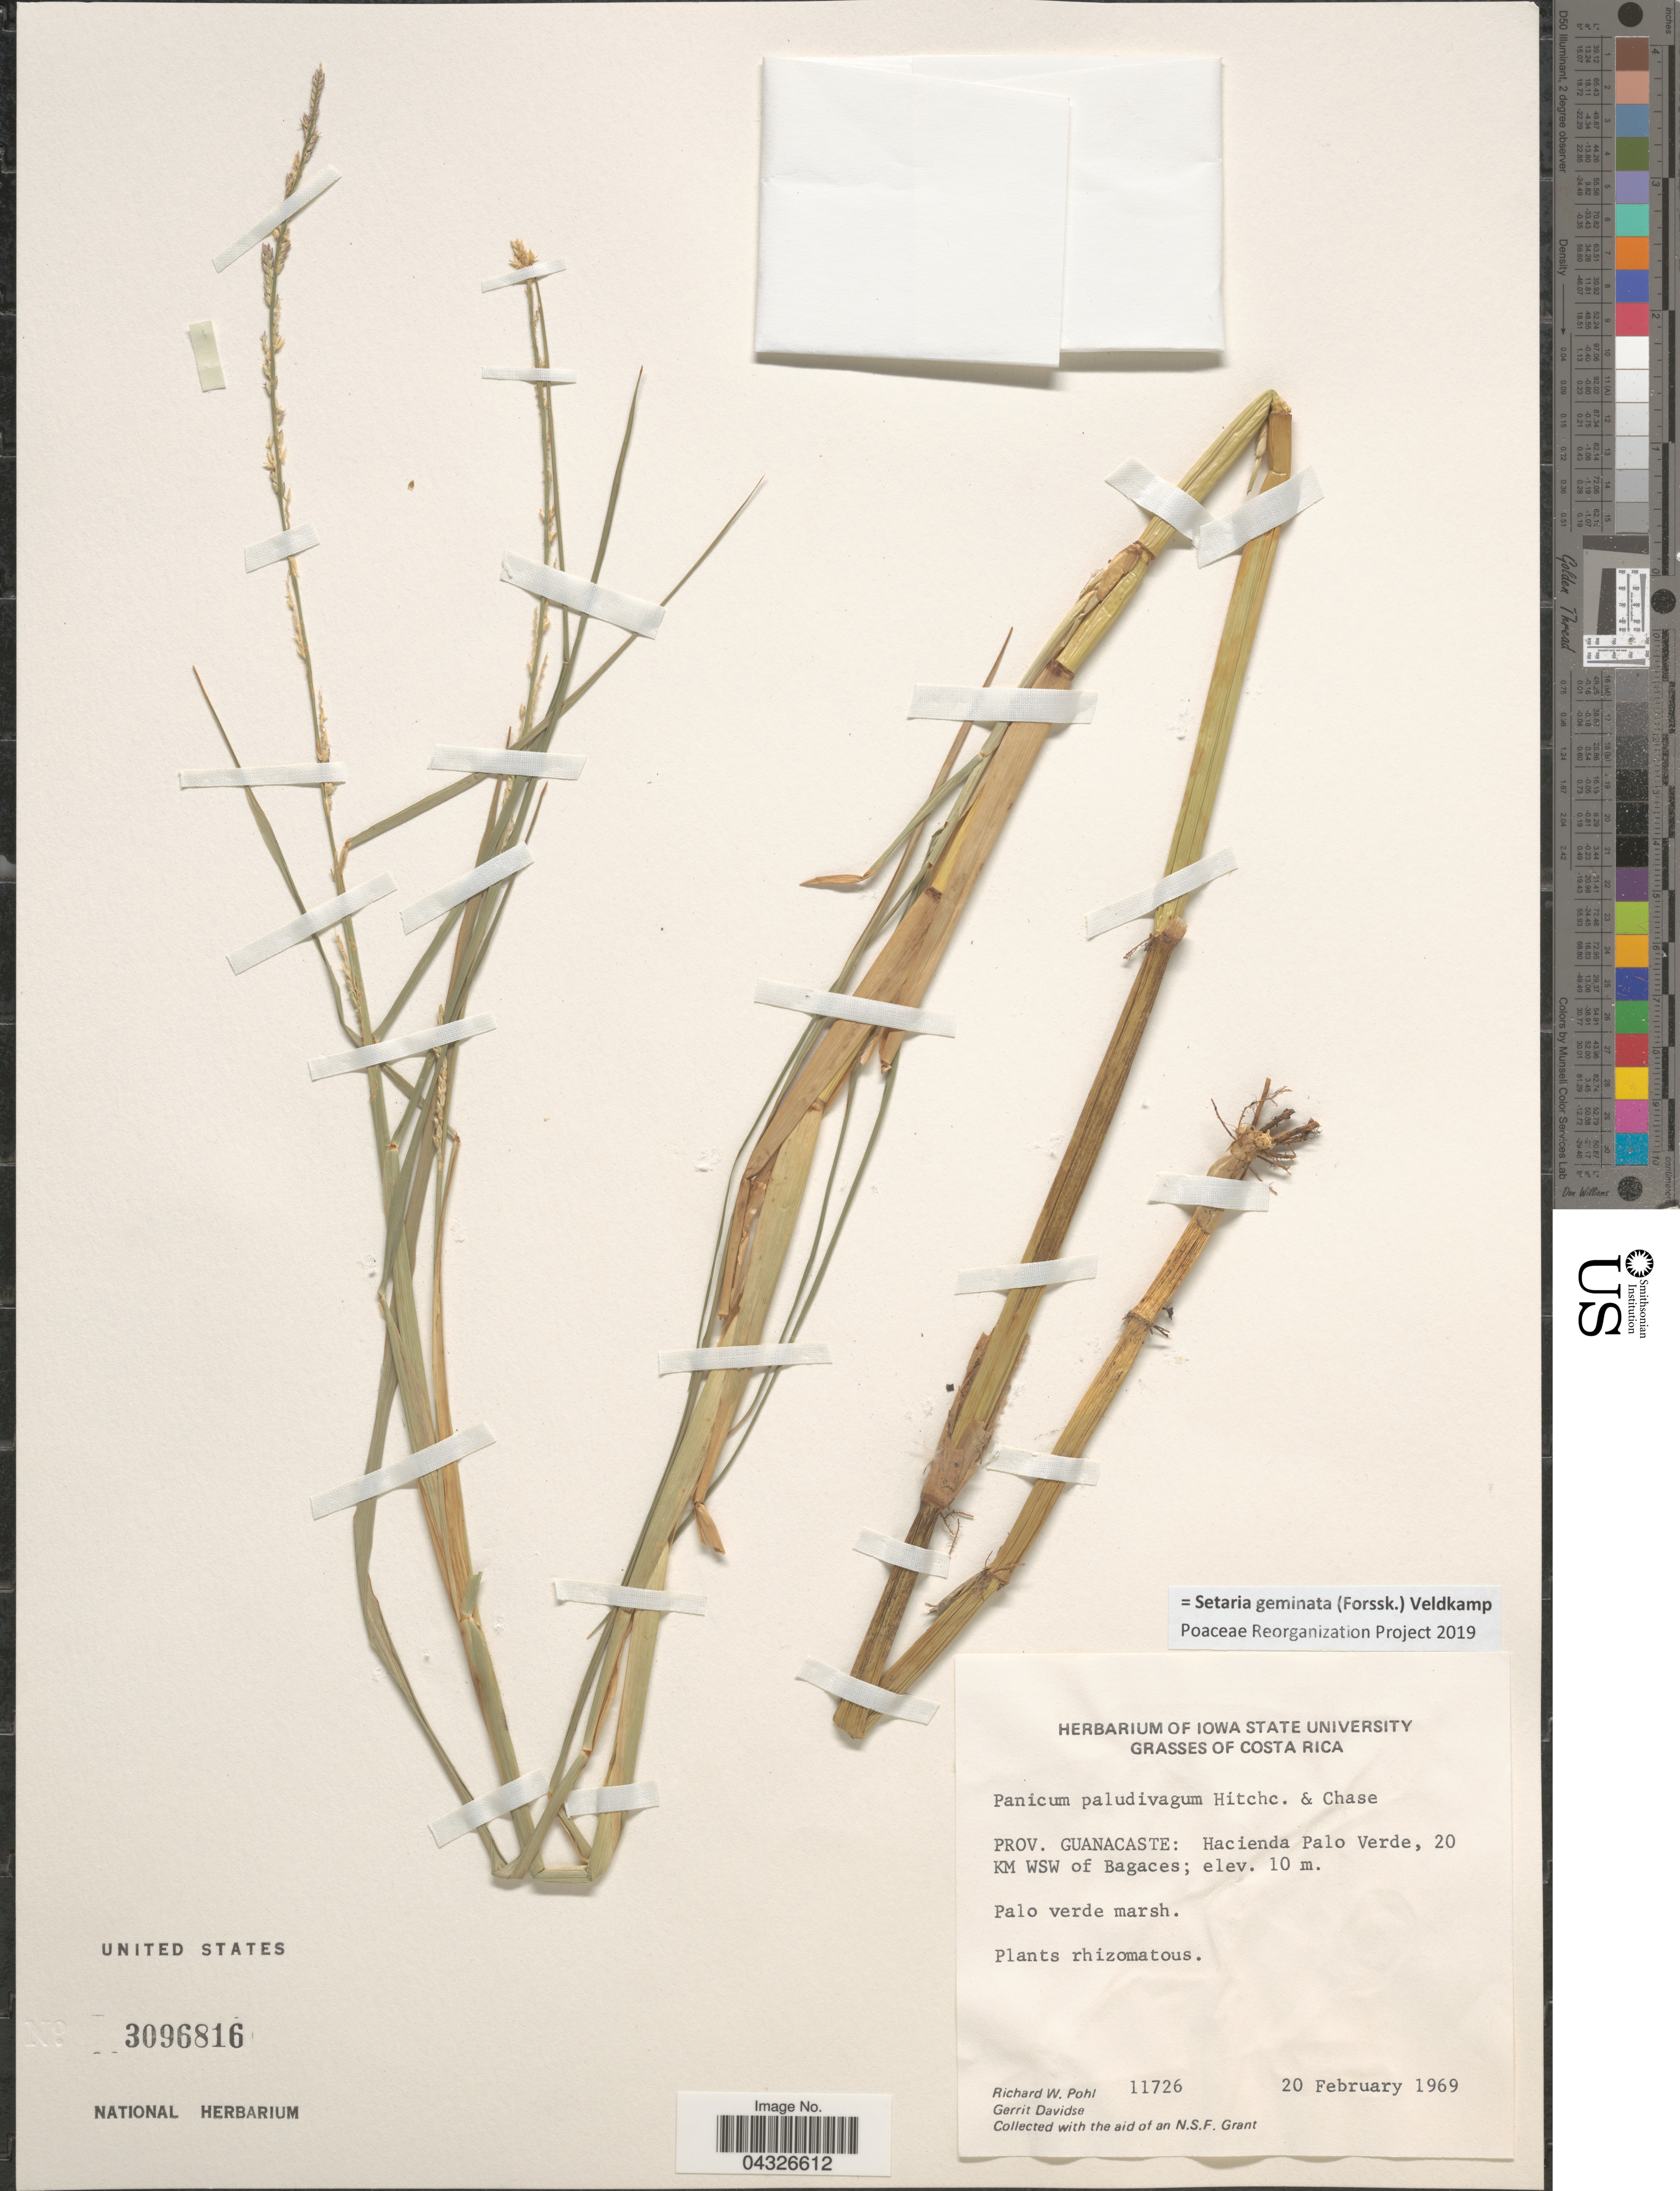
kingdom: Plantae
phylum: Tracheophyta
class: Liliopsida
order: Poales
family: Poaceae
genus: Setaria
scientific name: Setaria geminata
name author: (Forssk.) Veldkamp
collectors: R. W. Pohl & G. Davidse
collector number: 11726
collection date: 1969-02-20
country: Costa Rica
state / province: Guanacaste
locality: Hacienda Palo Verde, 20 KM WSW of Bagaces; Palo verde marsh.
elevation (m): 10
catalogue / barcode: US 3096816